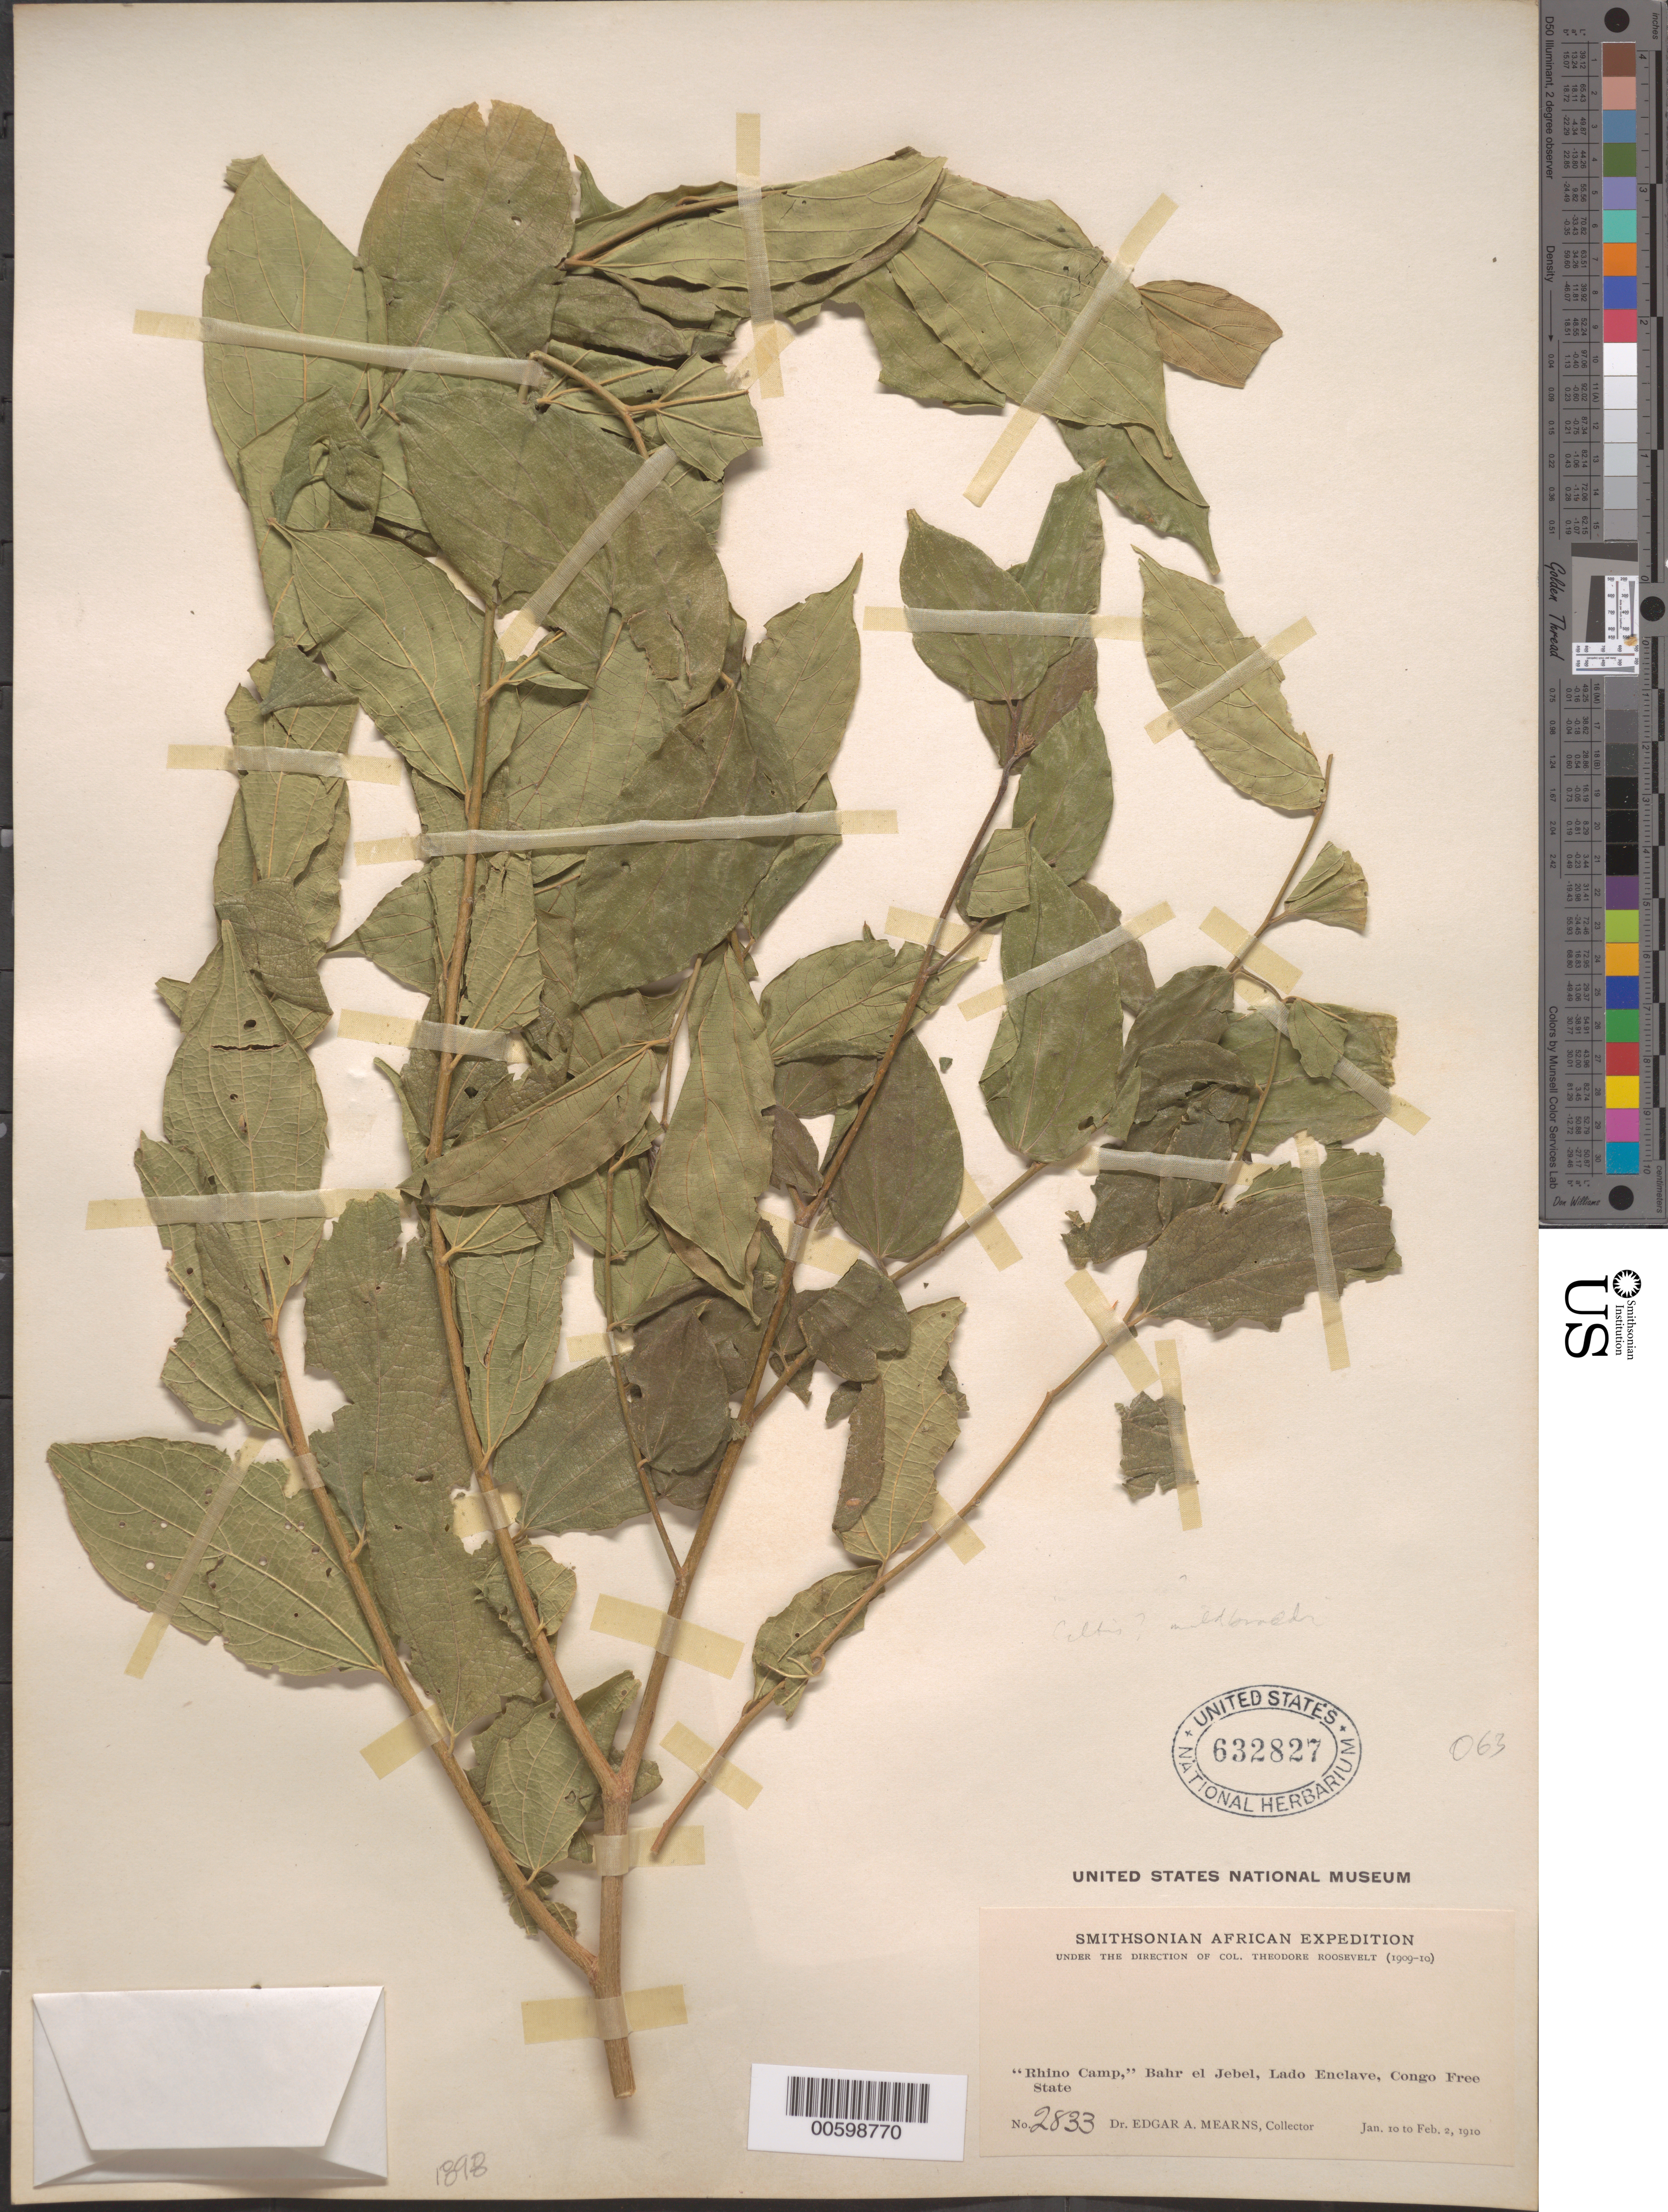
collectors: E. A. Mearns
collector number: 2833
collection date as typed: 10 Jan 1910 to 02 Feb 1910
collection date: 1910-01-10/1910-02-02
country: South Sudan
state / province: Central Equatoria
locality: "Rhino Camp", Bahr el Jebel, Lado Enclave, Congo Free State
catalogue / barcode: US 632827